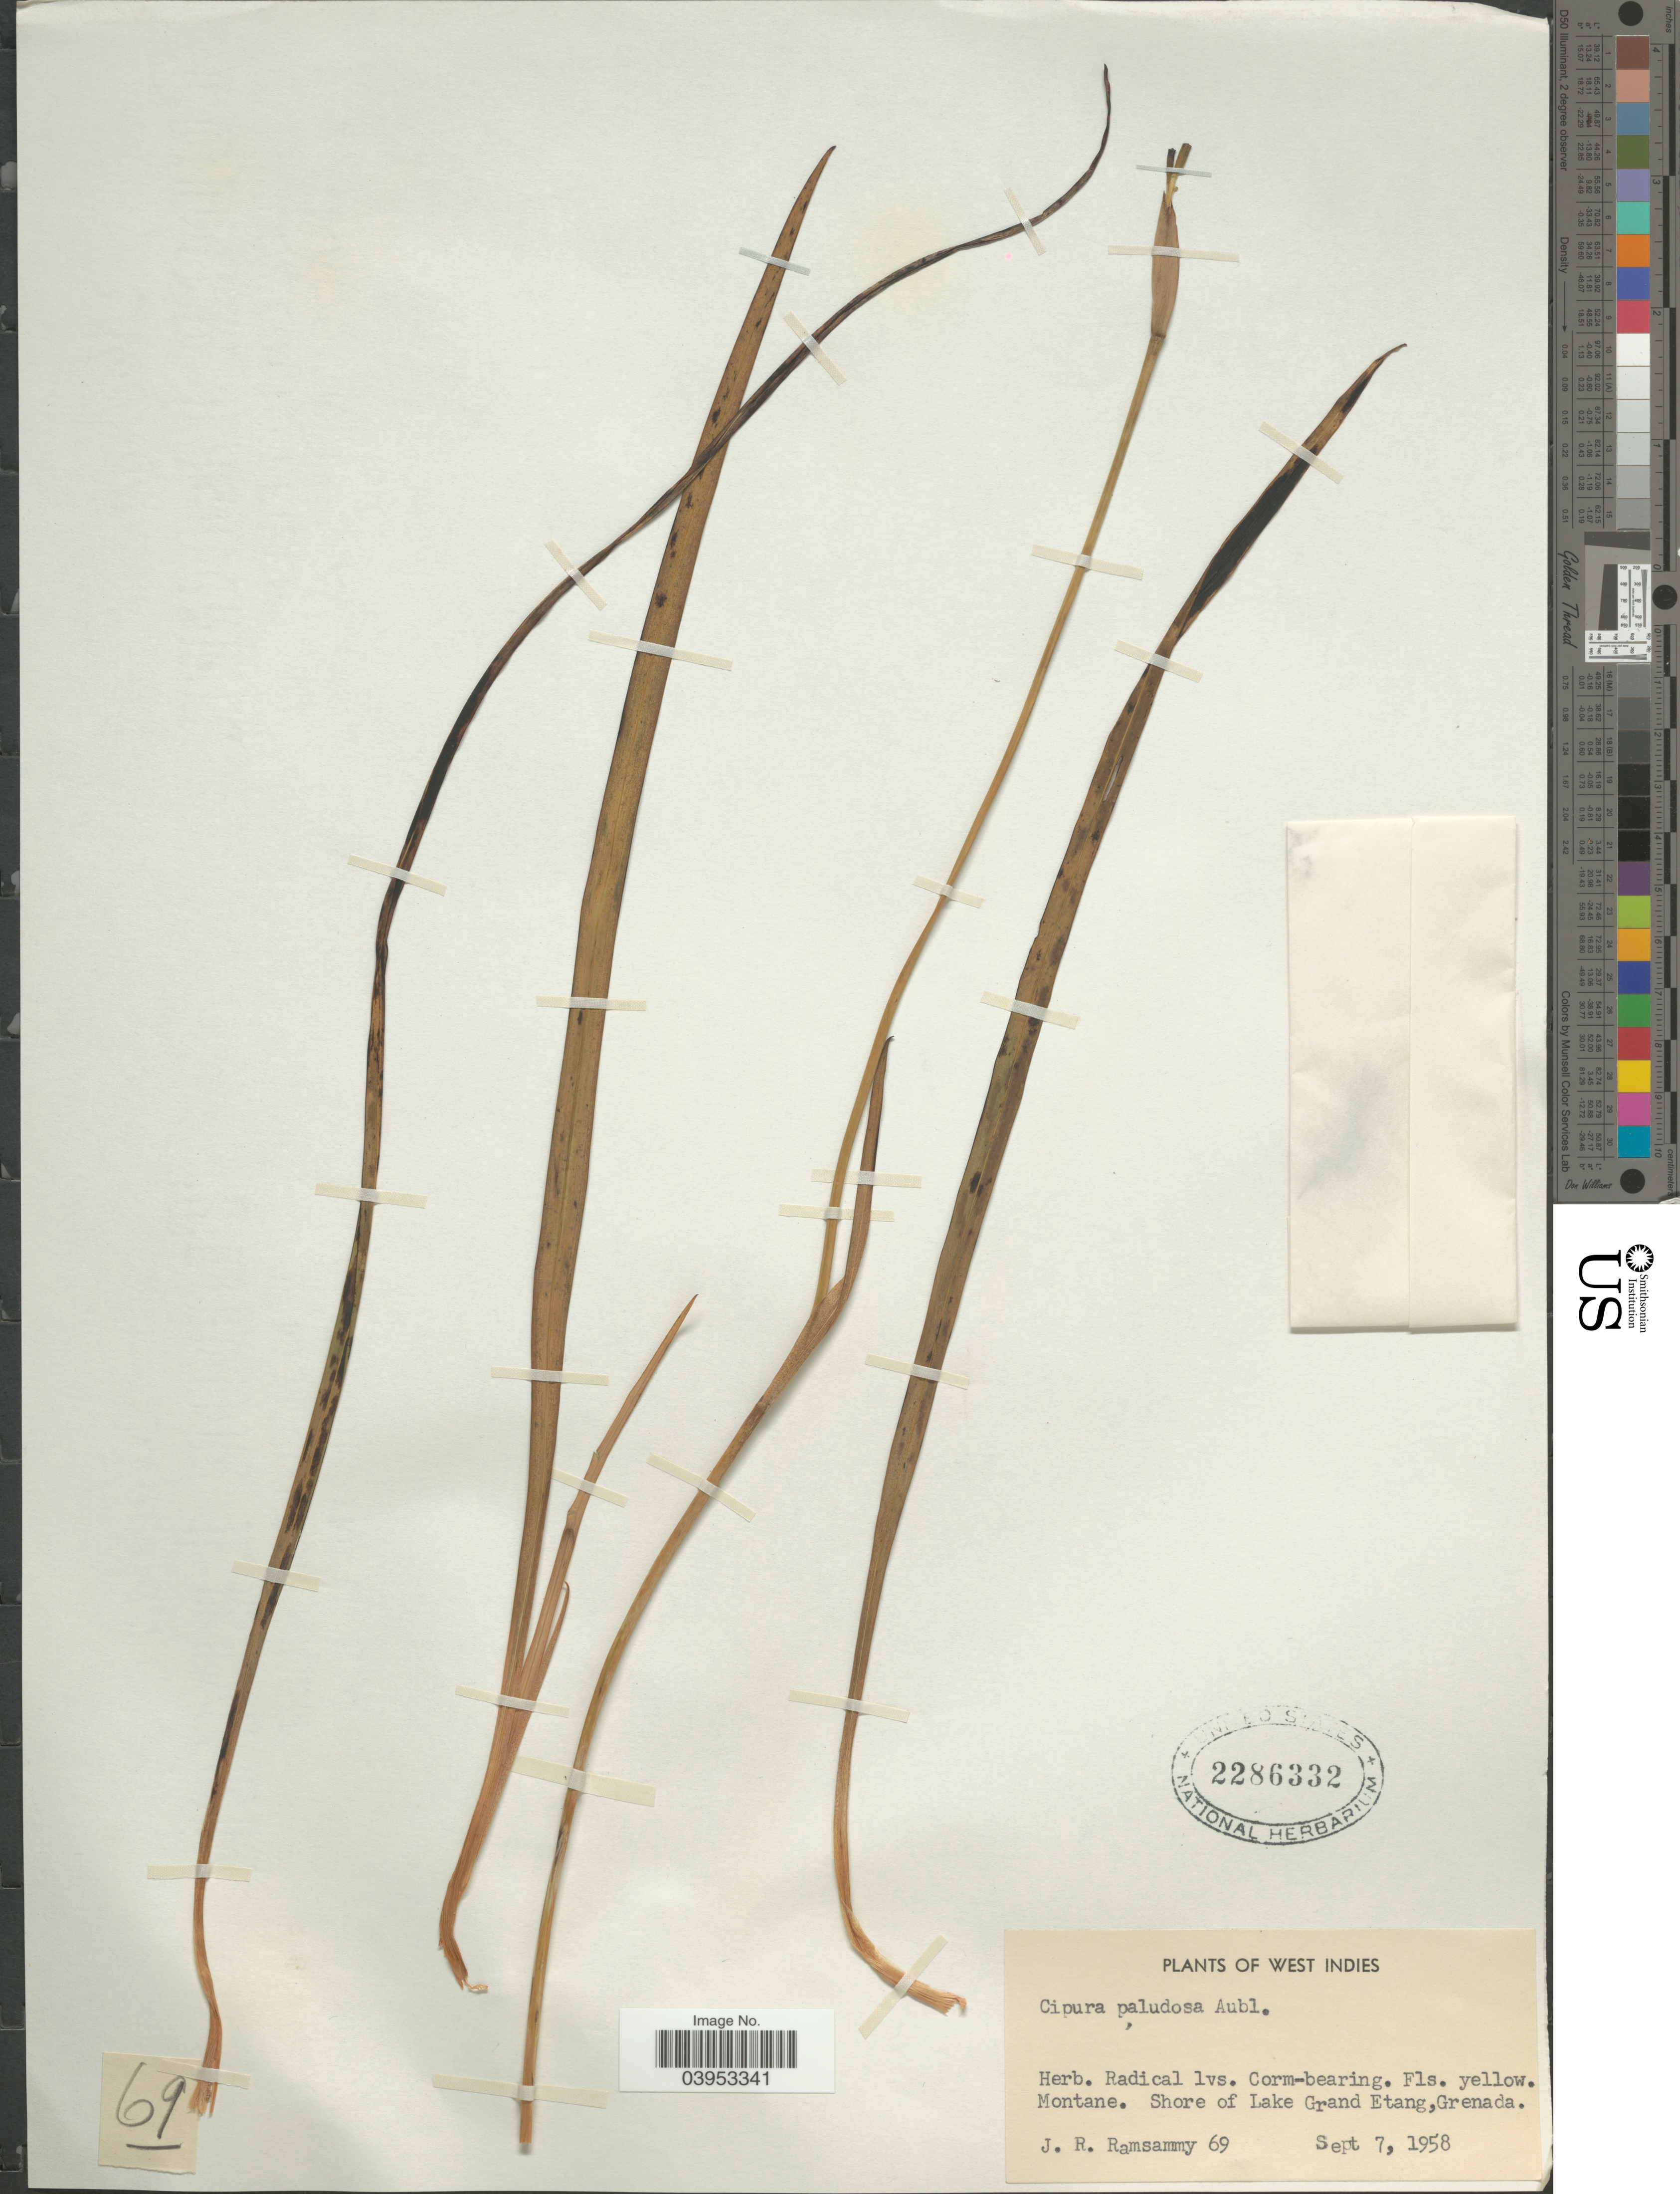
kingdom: Plantae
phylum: Tracheophyta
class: Liliopsida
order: Asparagales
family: Iridaceae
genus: Cipura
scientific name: Cipura paludosa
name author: Aubl.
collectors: J. Ramsammy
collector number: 69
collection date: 1958-09-07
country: Grenada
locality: West Indies. Shore of Lake Grand Etang, Grenada.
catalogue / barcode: US 2286332